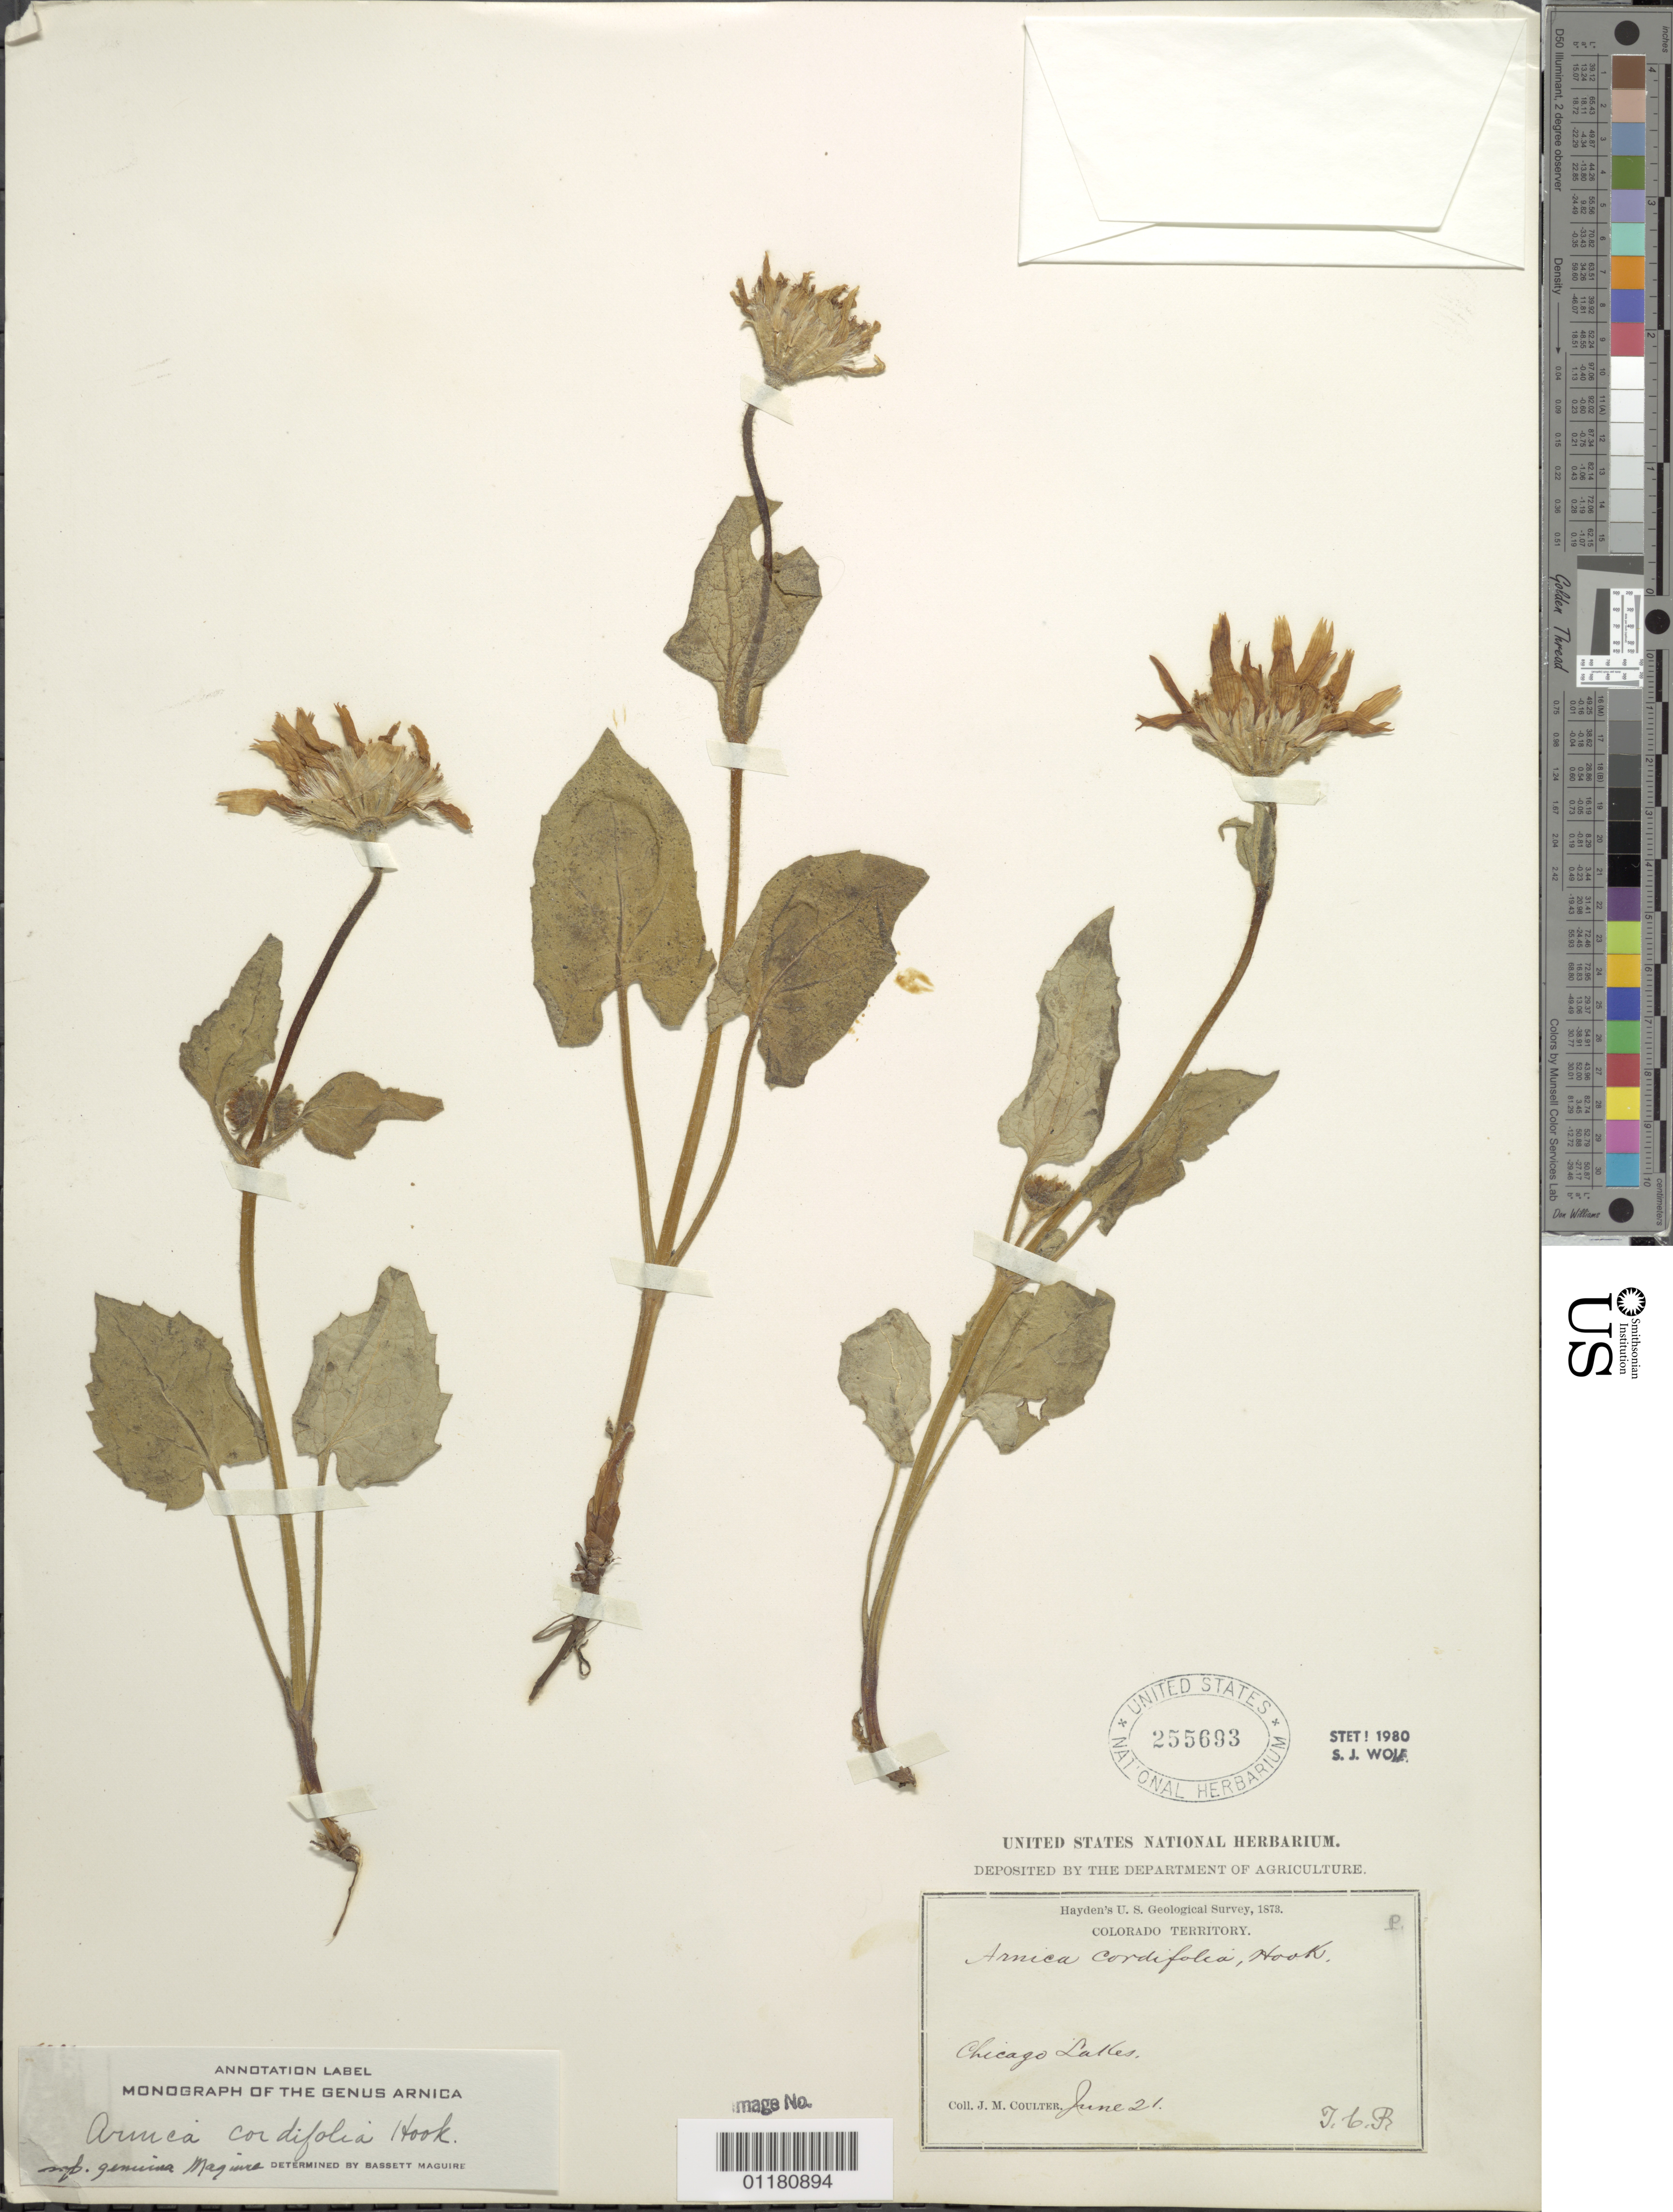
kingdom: Plantae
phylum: Tracheophyta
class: Magnoliopsida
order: Asterales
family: Asteraceae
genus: Arnica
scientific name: Arnica cordifolia subsp. genuina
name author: Maguire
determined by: Maguire, Bassett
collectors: J. M. Coulter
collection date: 1873-06-21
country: United States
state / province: Colorado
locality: Chicago Lakes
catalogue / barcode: US 255693